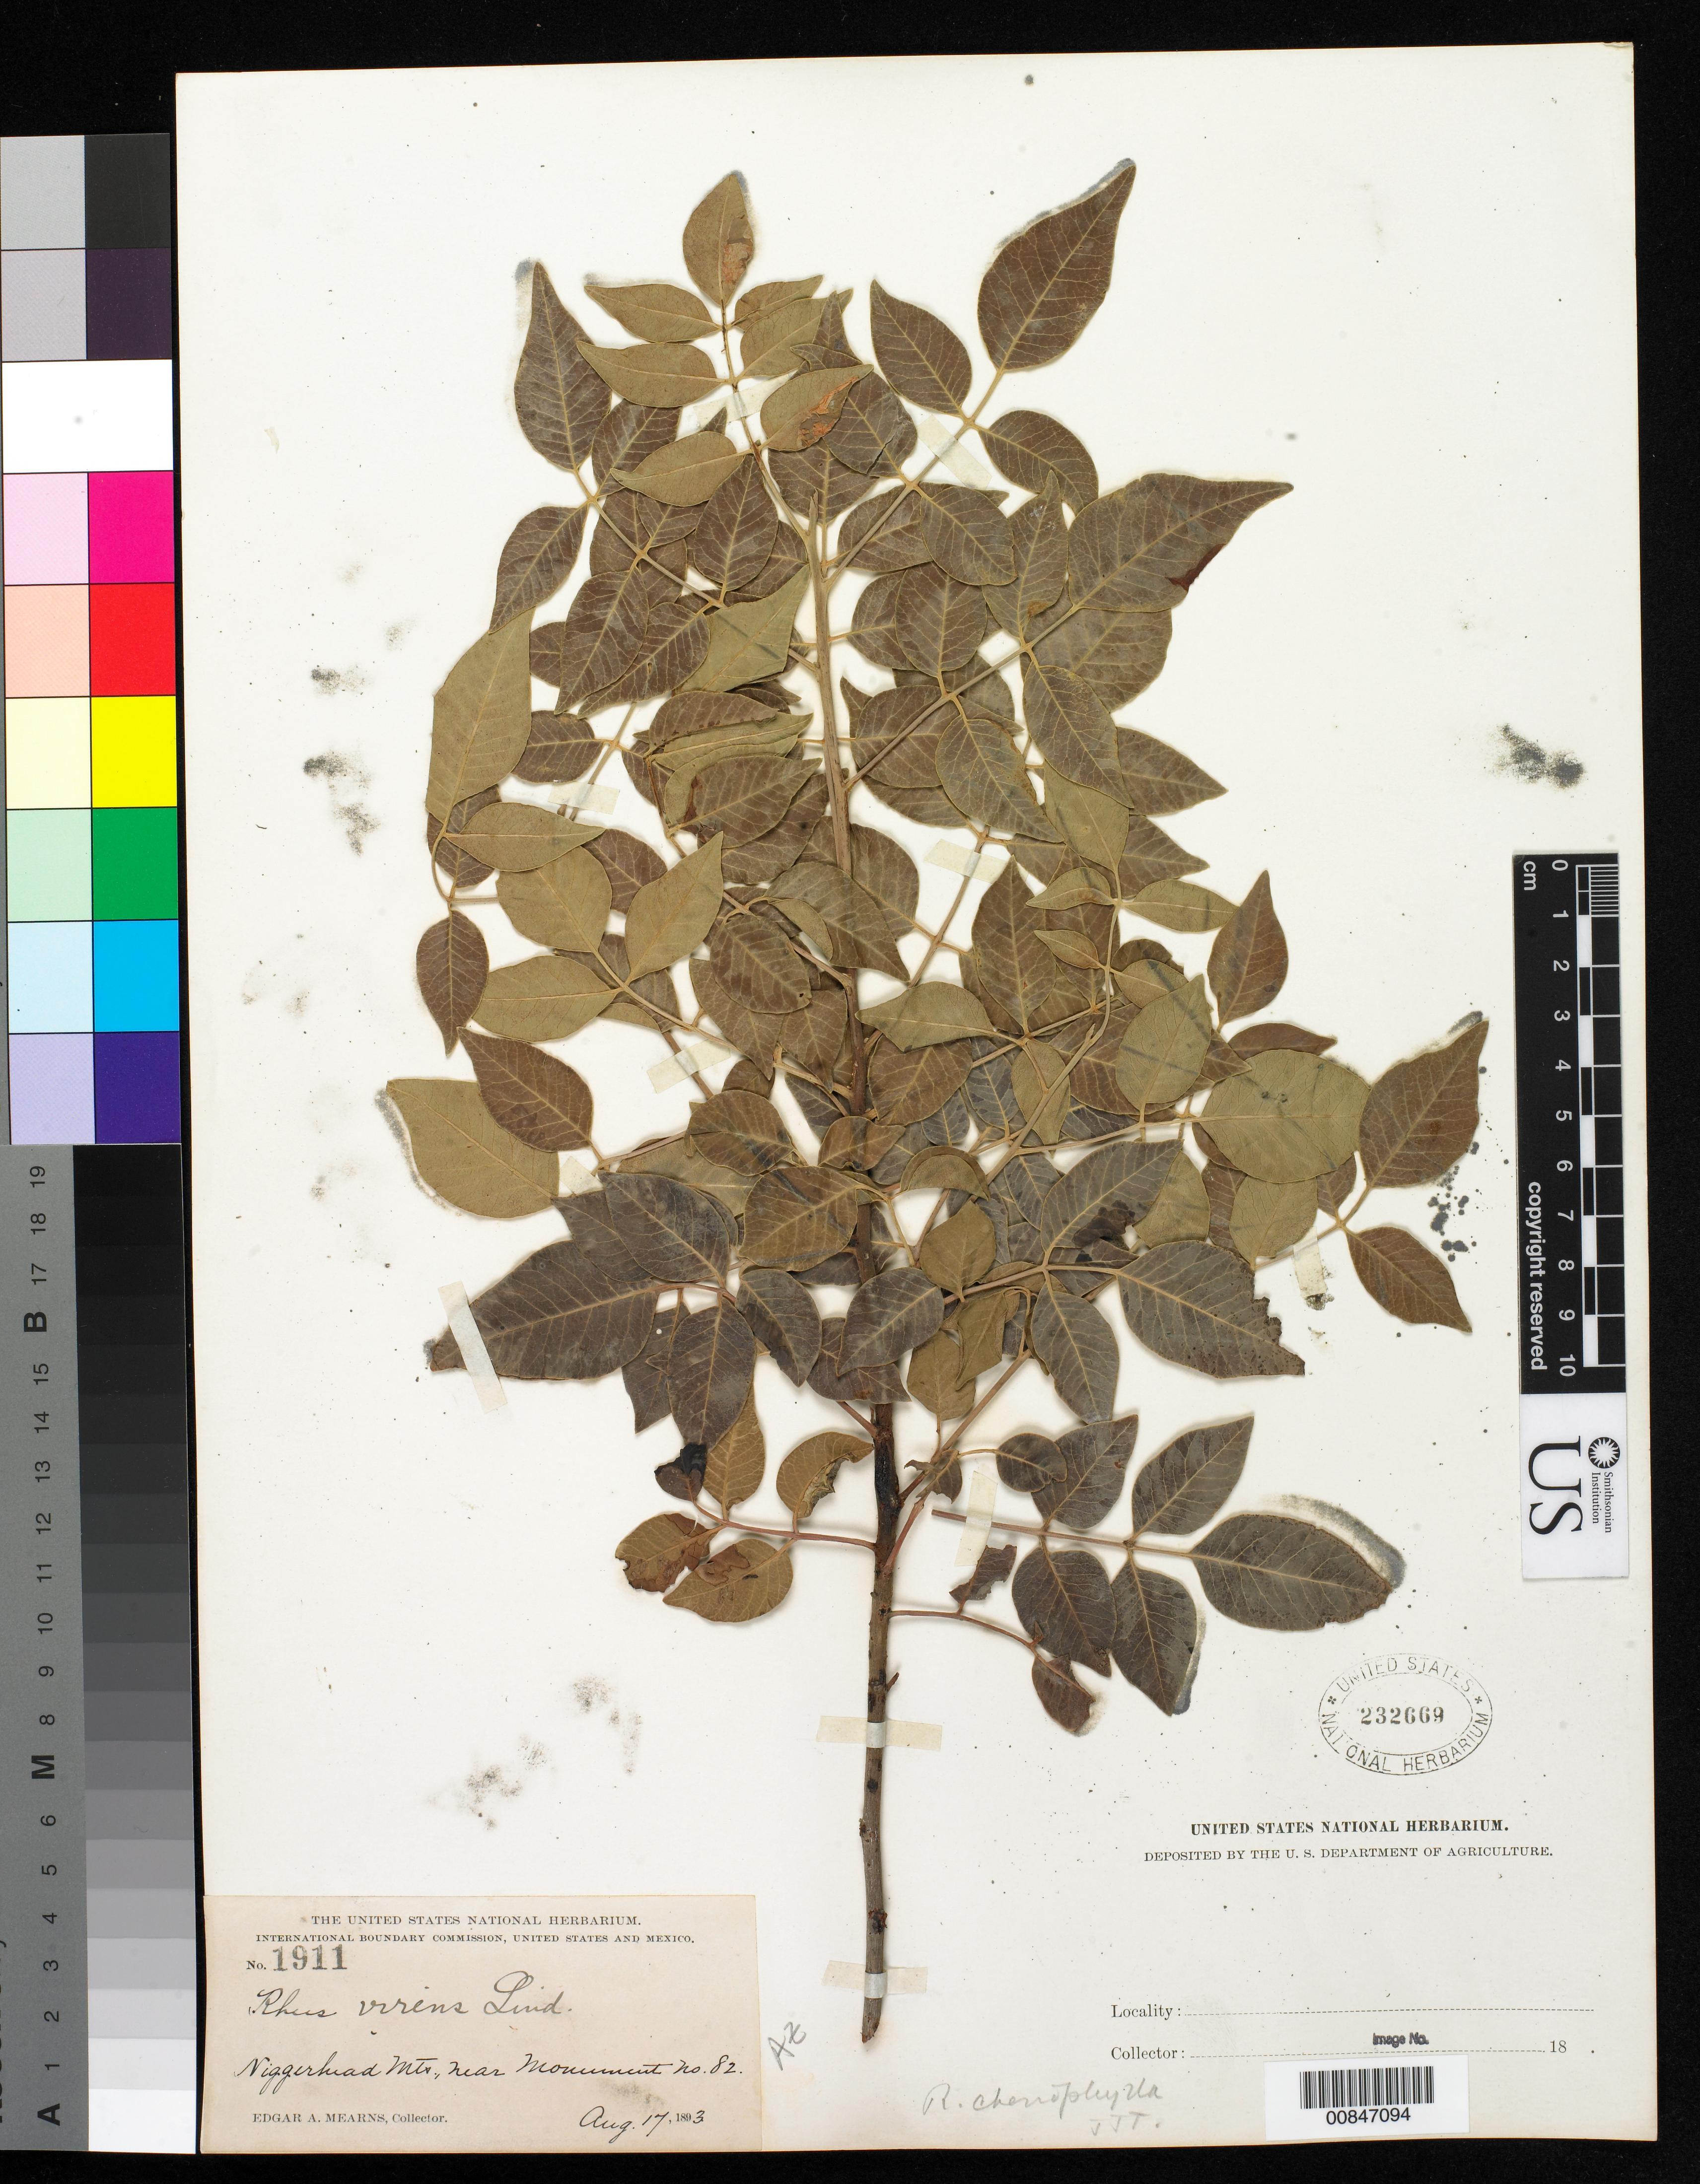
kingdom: Plantae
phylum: Tracheophyta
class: Magnoliopsida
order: Sapindales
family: Anacardiaceae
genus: Rhus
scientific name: Rhus choriophylla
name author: Wooton & Standl.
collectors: E. A. Mearns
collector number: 1911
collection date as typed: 17 Aug 1893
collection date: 1893-08-17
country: United States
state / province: Arizona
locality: Niggerhead Mts., near Monument no. 82.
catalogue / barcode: US 232669